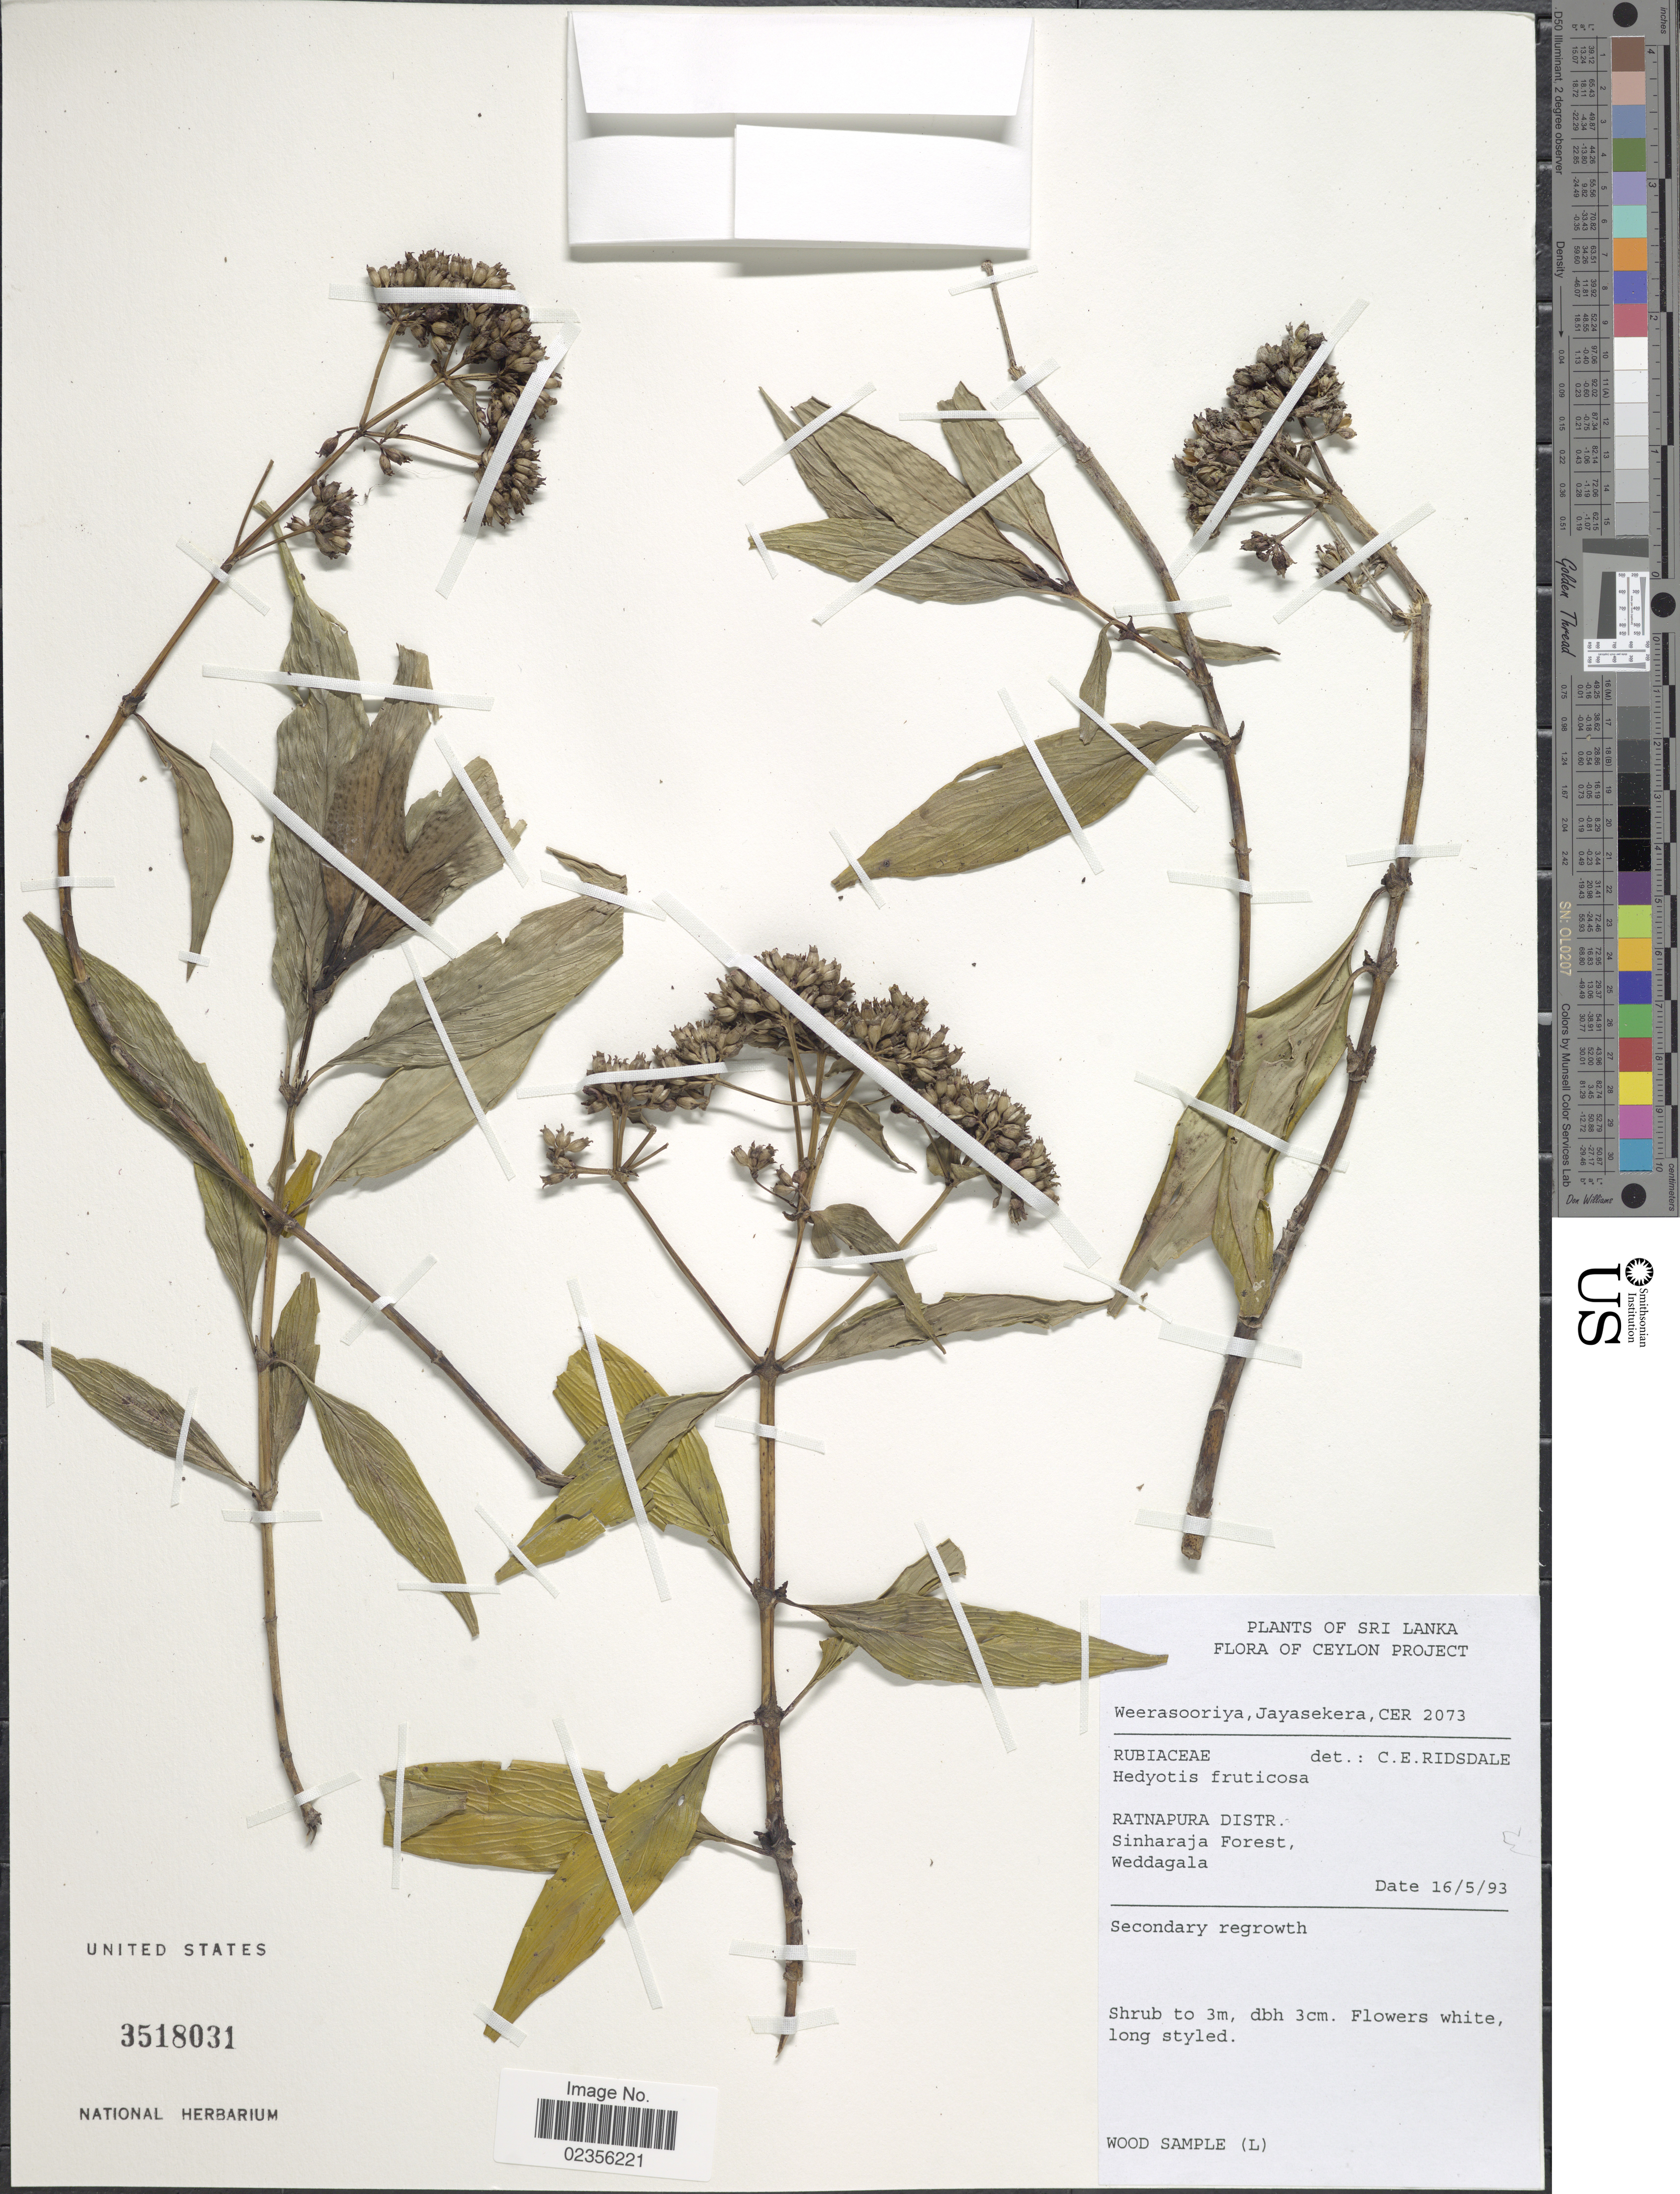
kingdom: Plantae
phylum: Tracheophyta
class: Magnoliopsida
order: Gentianales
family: Rubiaceae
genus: Hedyotis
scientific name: Hedyotis fruticosa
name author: L.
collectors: A. Weerasooriya & -. Jayasekera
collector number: CER 2073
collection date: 1993-05-16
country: Sri Lanka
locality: Ceylon, Ratnapura Distr. Sinharaja Forest, Weddagala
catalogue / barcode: US 3518031